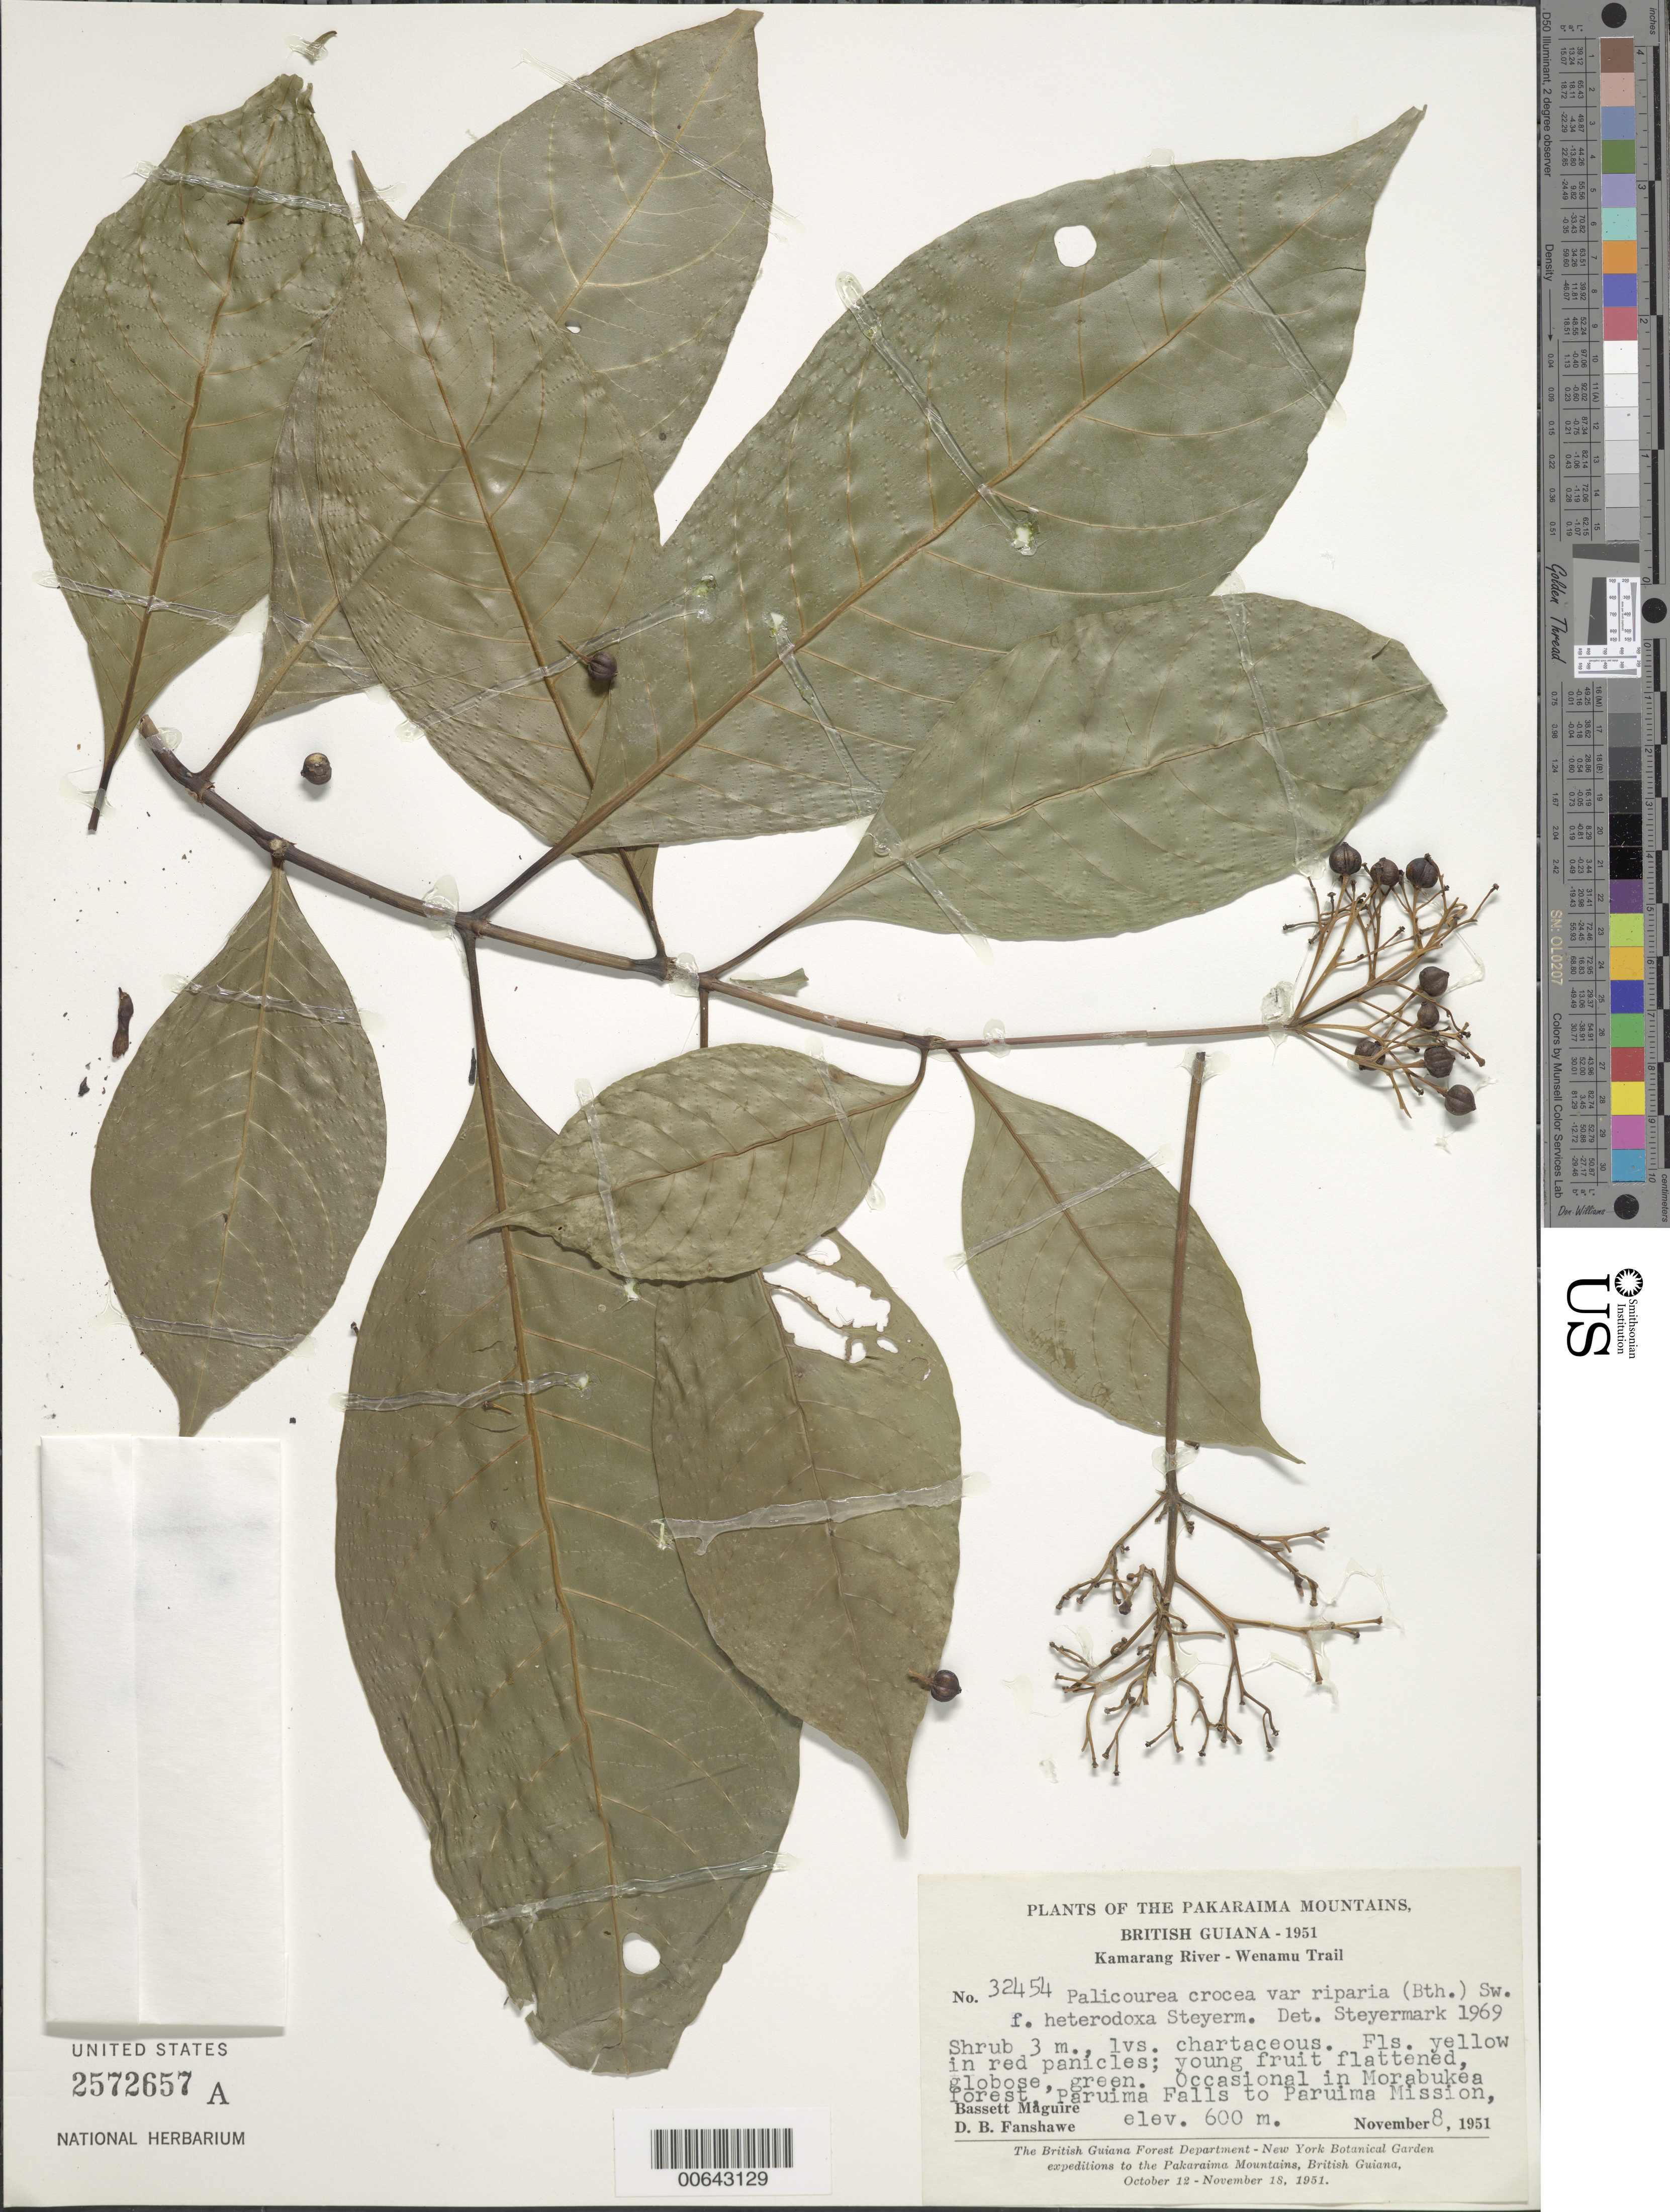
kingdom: Plantae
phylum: Tracheophyta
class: Magnoliopsida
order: Gentianales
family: Rubiaceae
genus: Palicourea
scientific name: Palicourea crocea var. riparia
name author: (Benth.) Griseb.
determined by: Steyermark, Julian A., (VEN)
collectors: B. Maguire & D. B. Fanshawe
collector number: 32454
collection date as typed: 8-Nov-51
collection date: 1951-11-08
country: Guyana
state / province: Cuyuni-Mazaruni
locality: Kamarang R., Wenamu trail, between Paruima Falls and Paruima Mission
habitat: Morabukea forest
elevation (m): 600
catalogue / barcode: US 2572657A